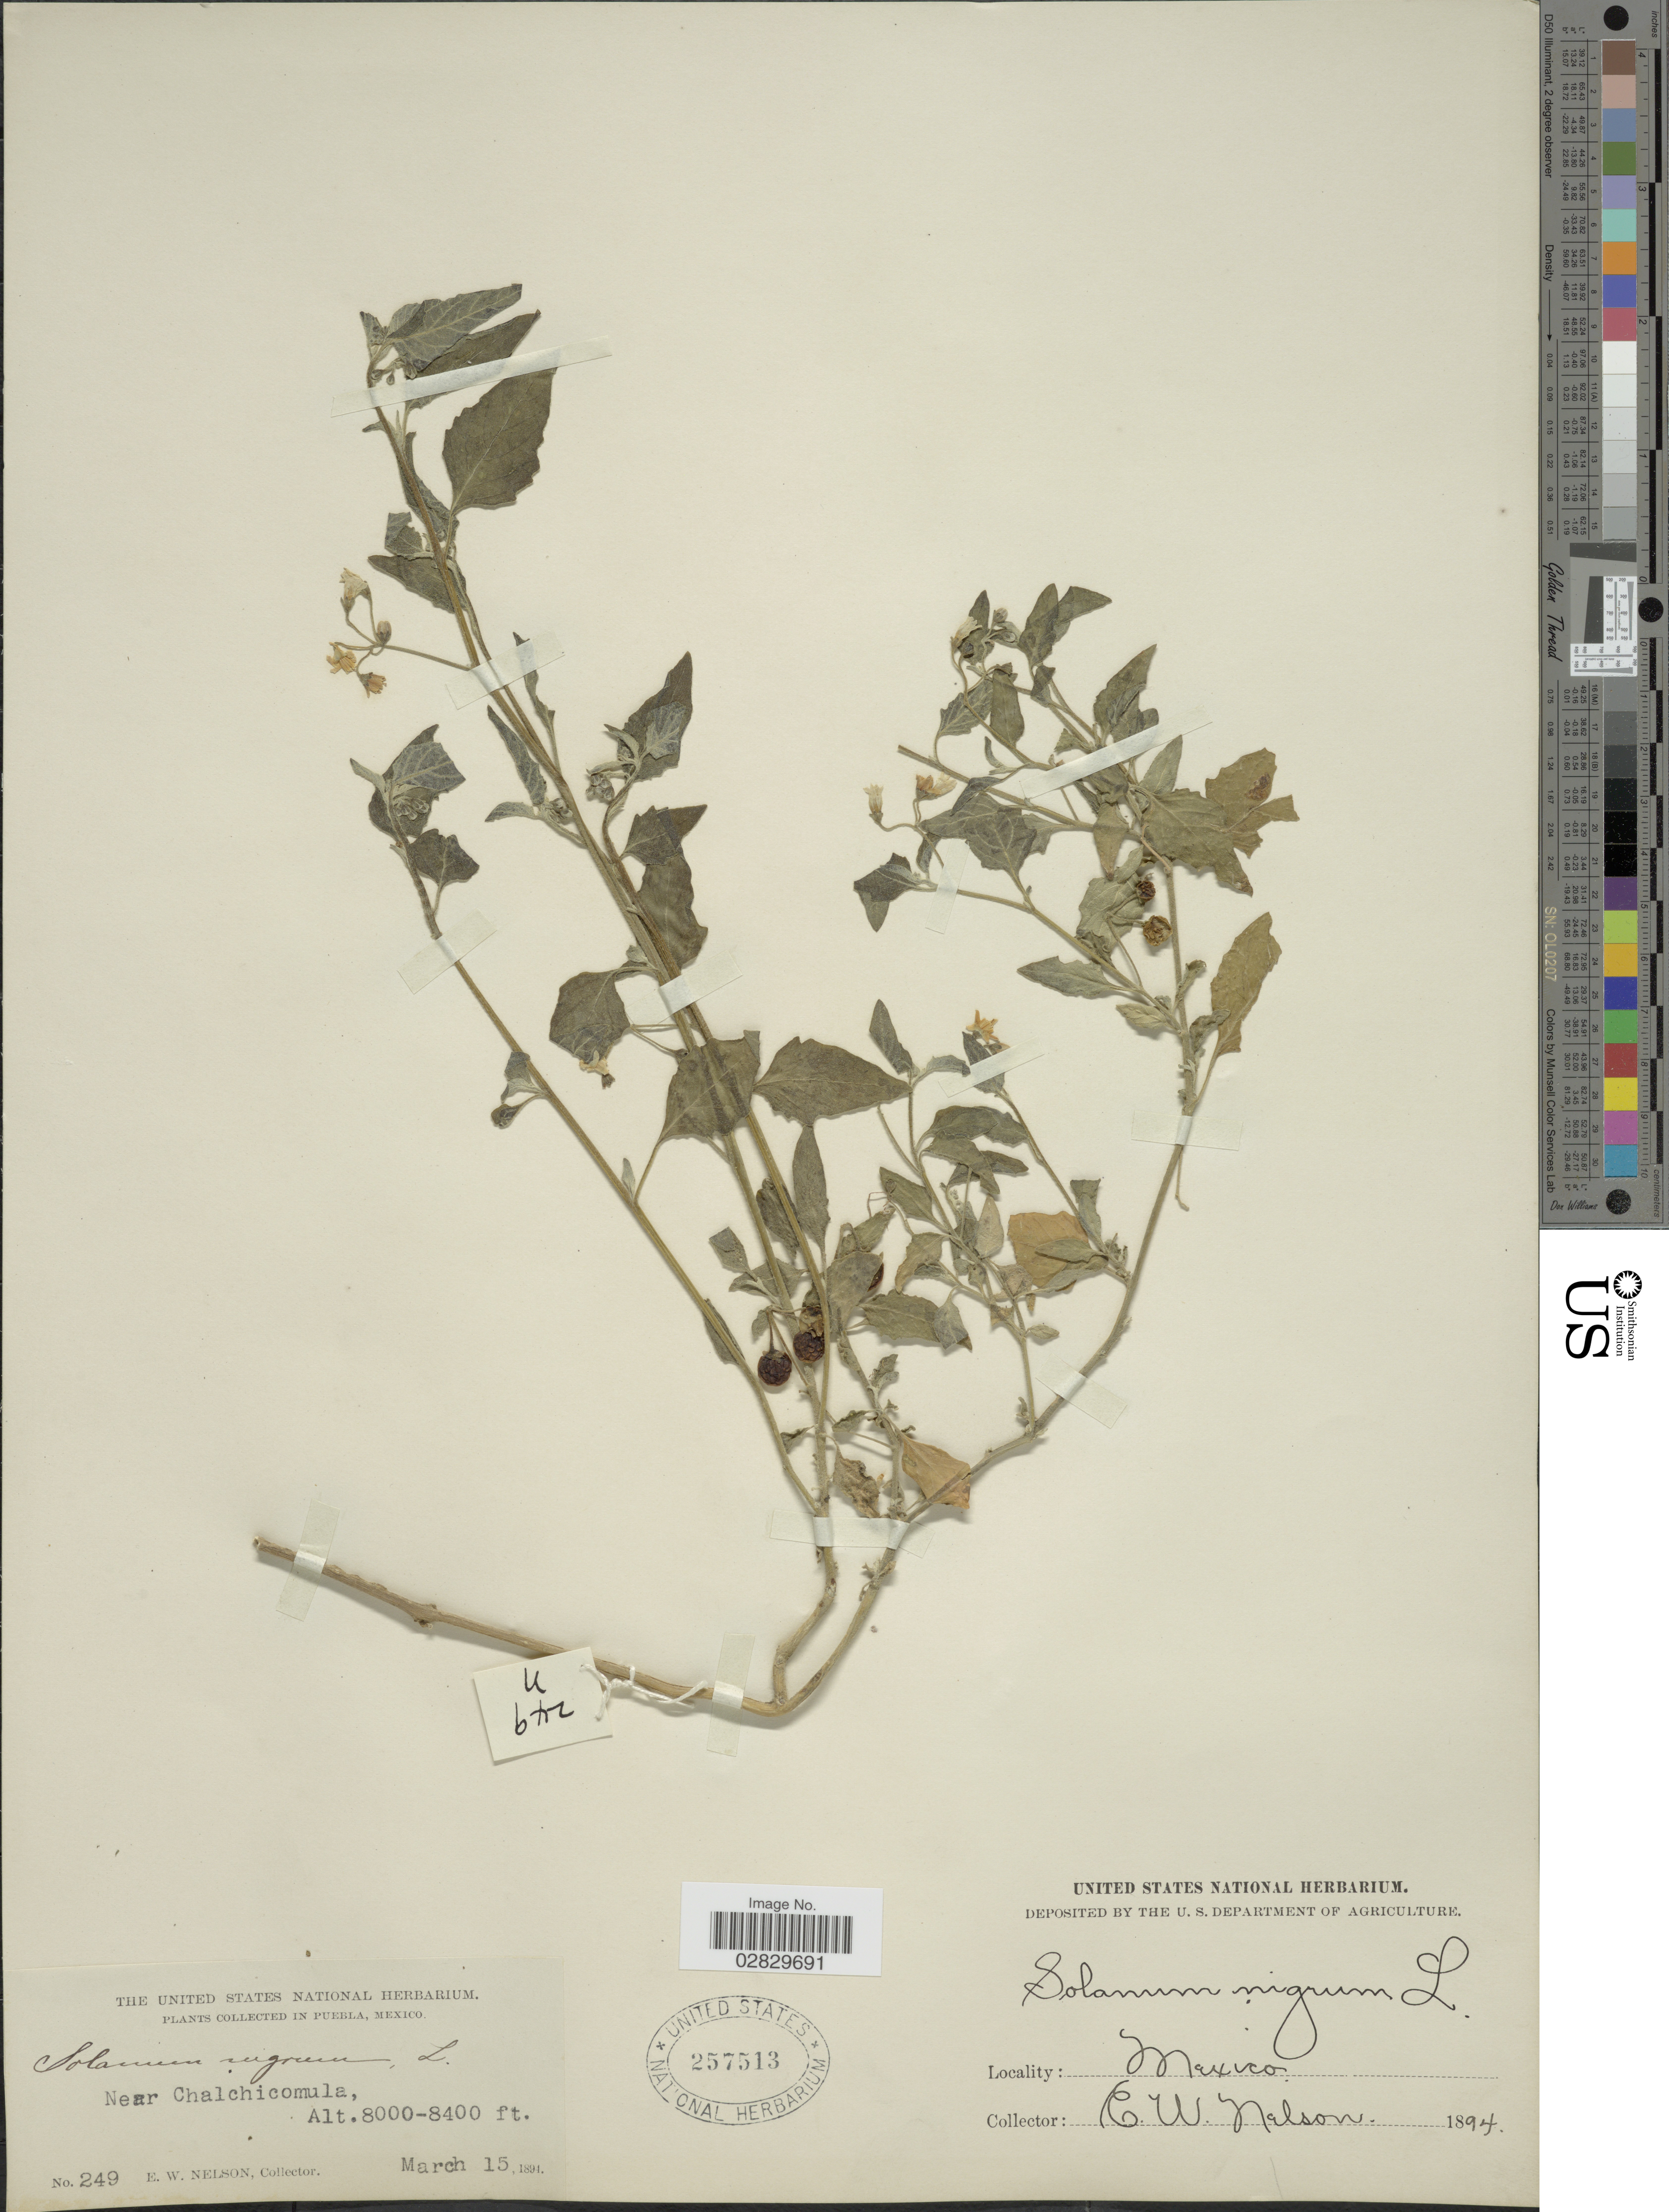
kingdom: Plantae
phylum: Tracheophyta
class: Magnoliopsida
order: Solanales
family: Solanaceae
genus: Solanum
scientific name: Solanum nigrescens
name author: M. Martens & Galeotti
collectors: E. W. Nelson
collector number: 249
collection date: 1894-03-15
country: Mexico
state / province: Puebla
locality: Near Chalchicomula.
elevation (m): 2438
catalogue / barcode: US 257513